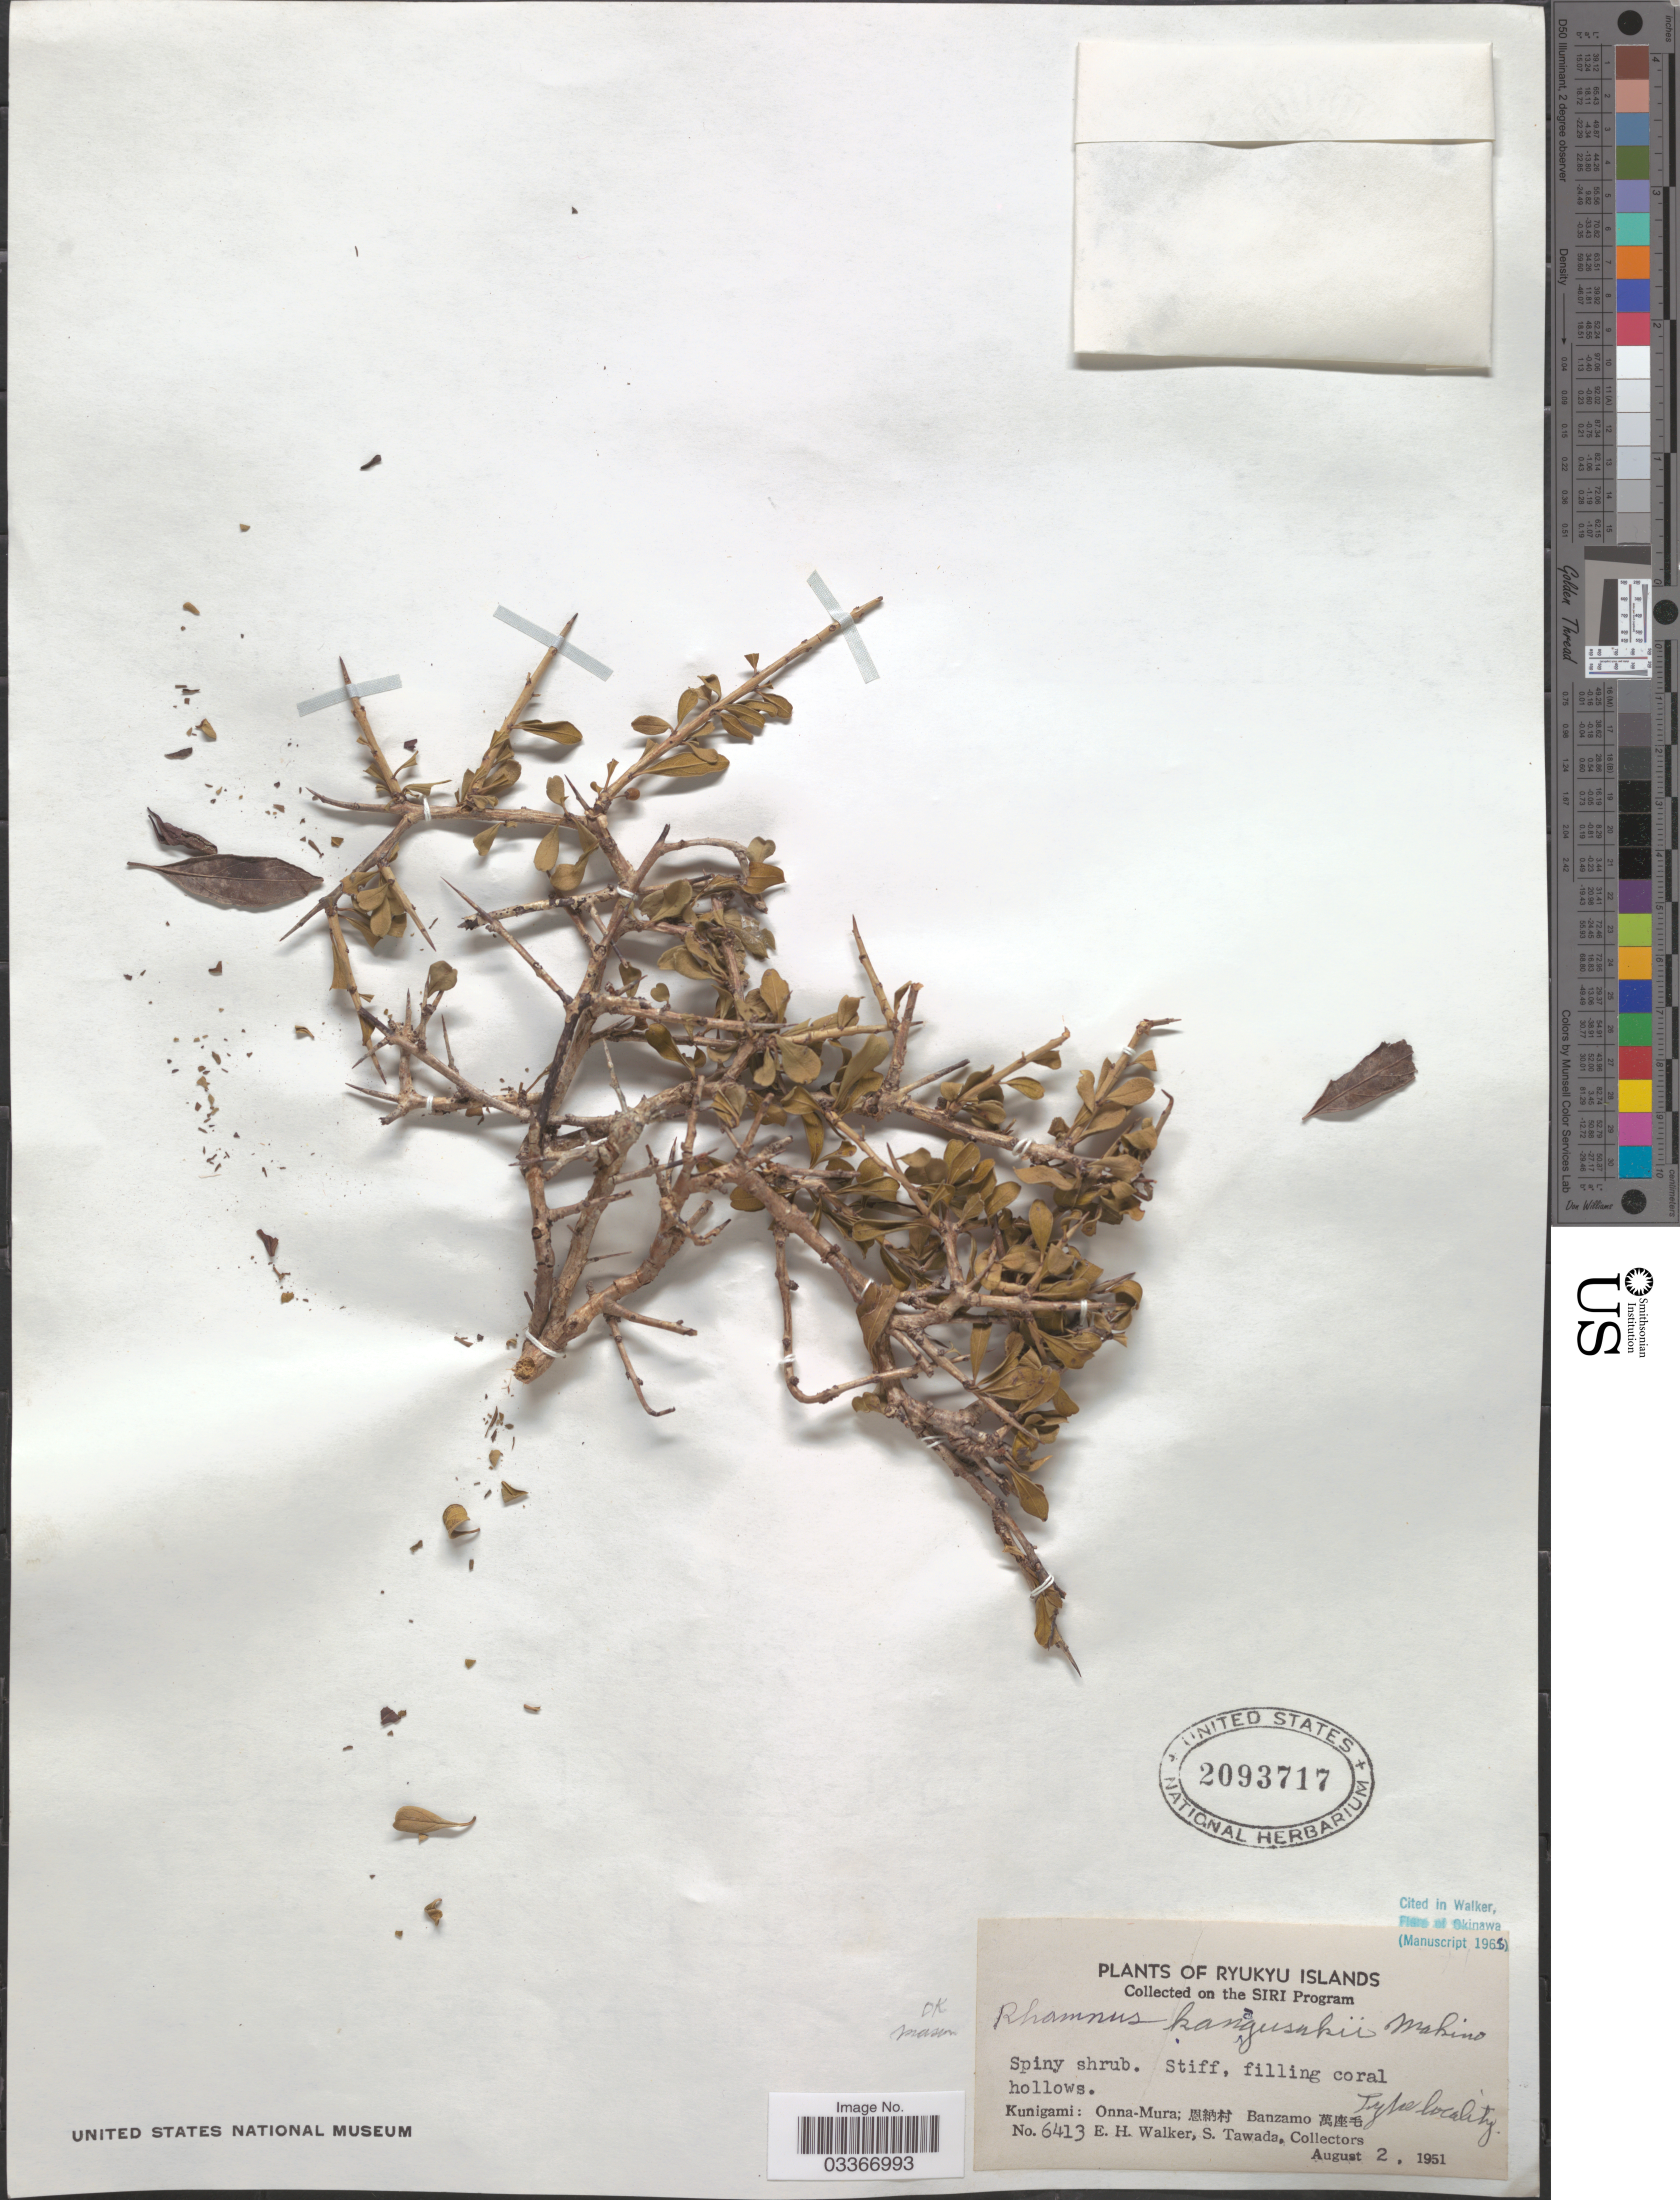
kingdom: Plantae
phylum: Tracheophyta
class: Magnoliopsida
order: Rosales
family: Rhamnaceae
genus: Rhamnus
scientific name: Rhamnus kanagusukii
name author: Makino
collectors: E. H. Walker & S. Tawada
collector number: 6413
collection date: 1951-08-02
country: Japan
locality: Ryukyu Islands. Kunigami: Onna-Mura; [Foreign script] Banzamo [Foreign script].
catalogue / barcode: US 2093717